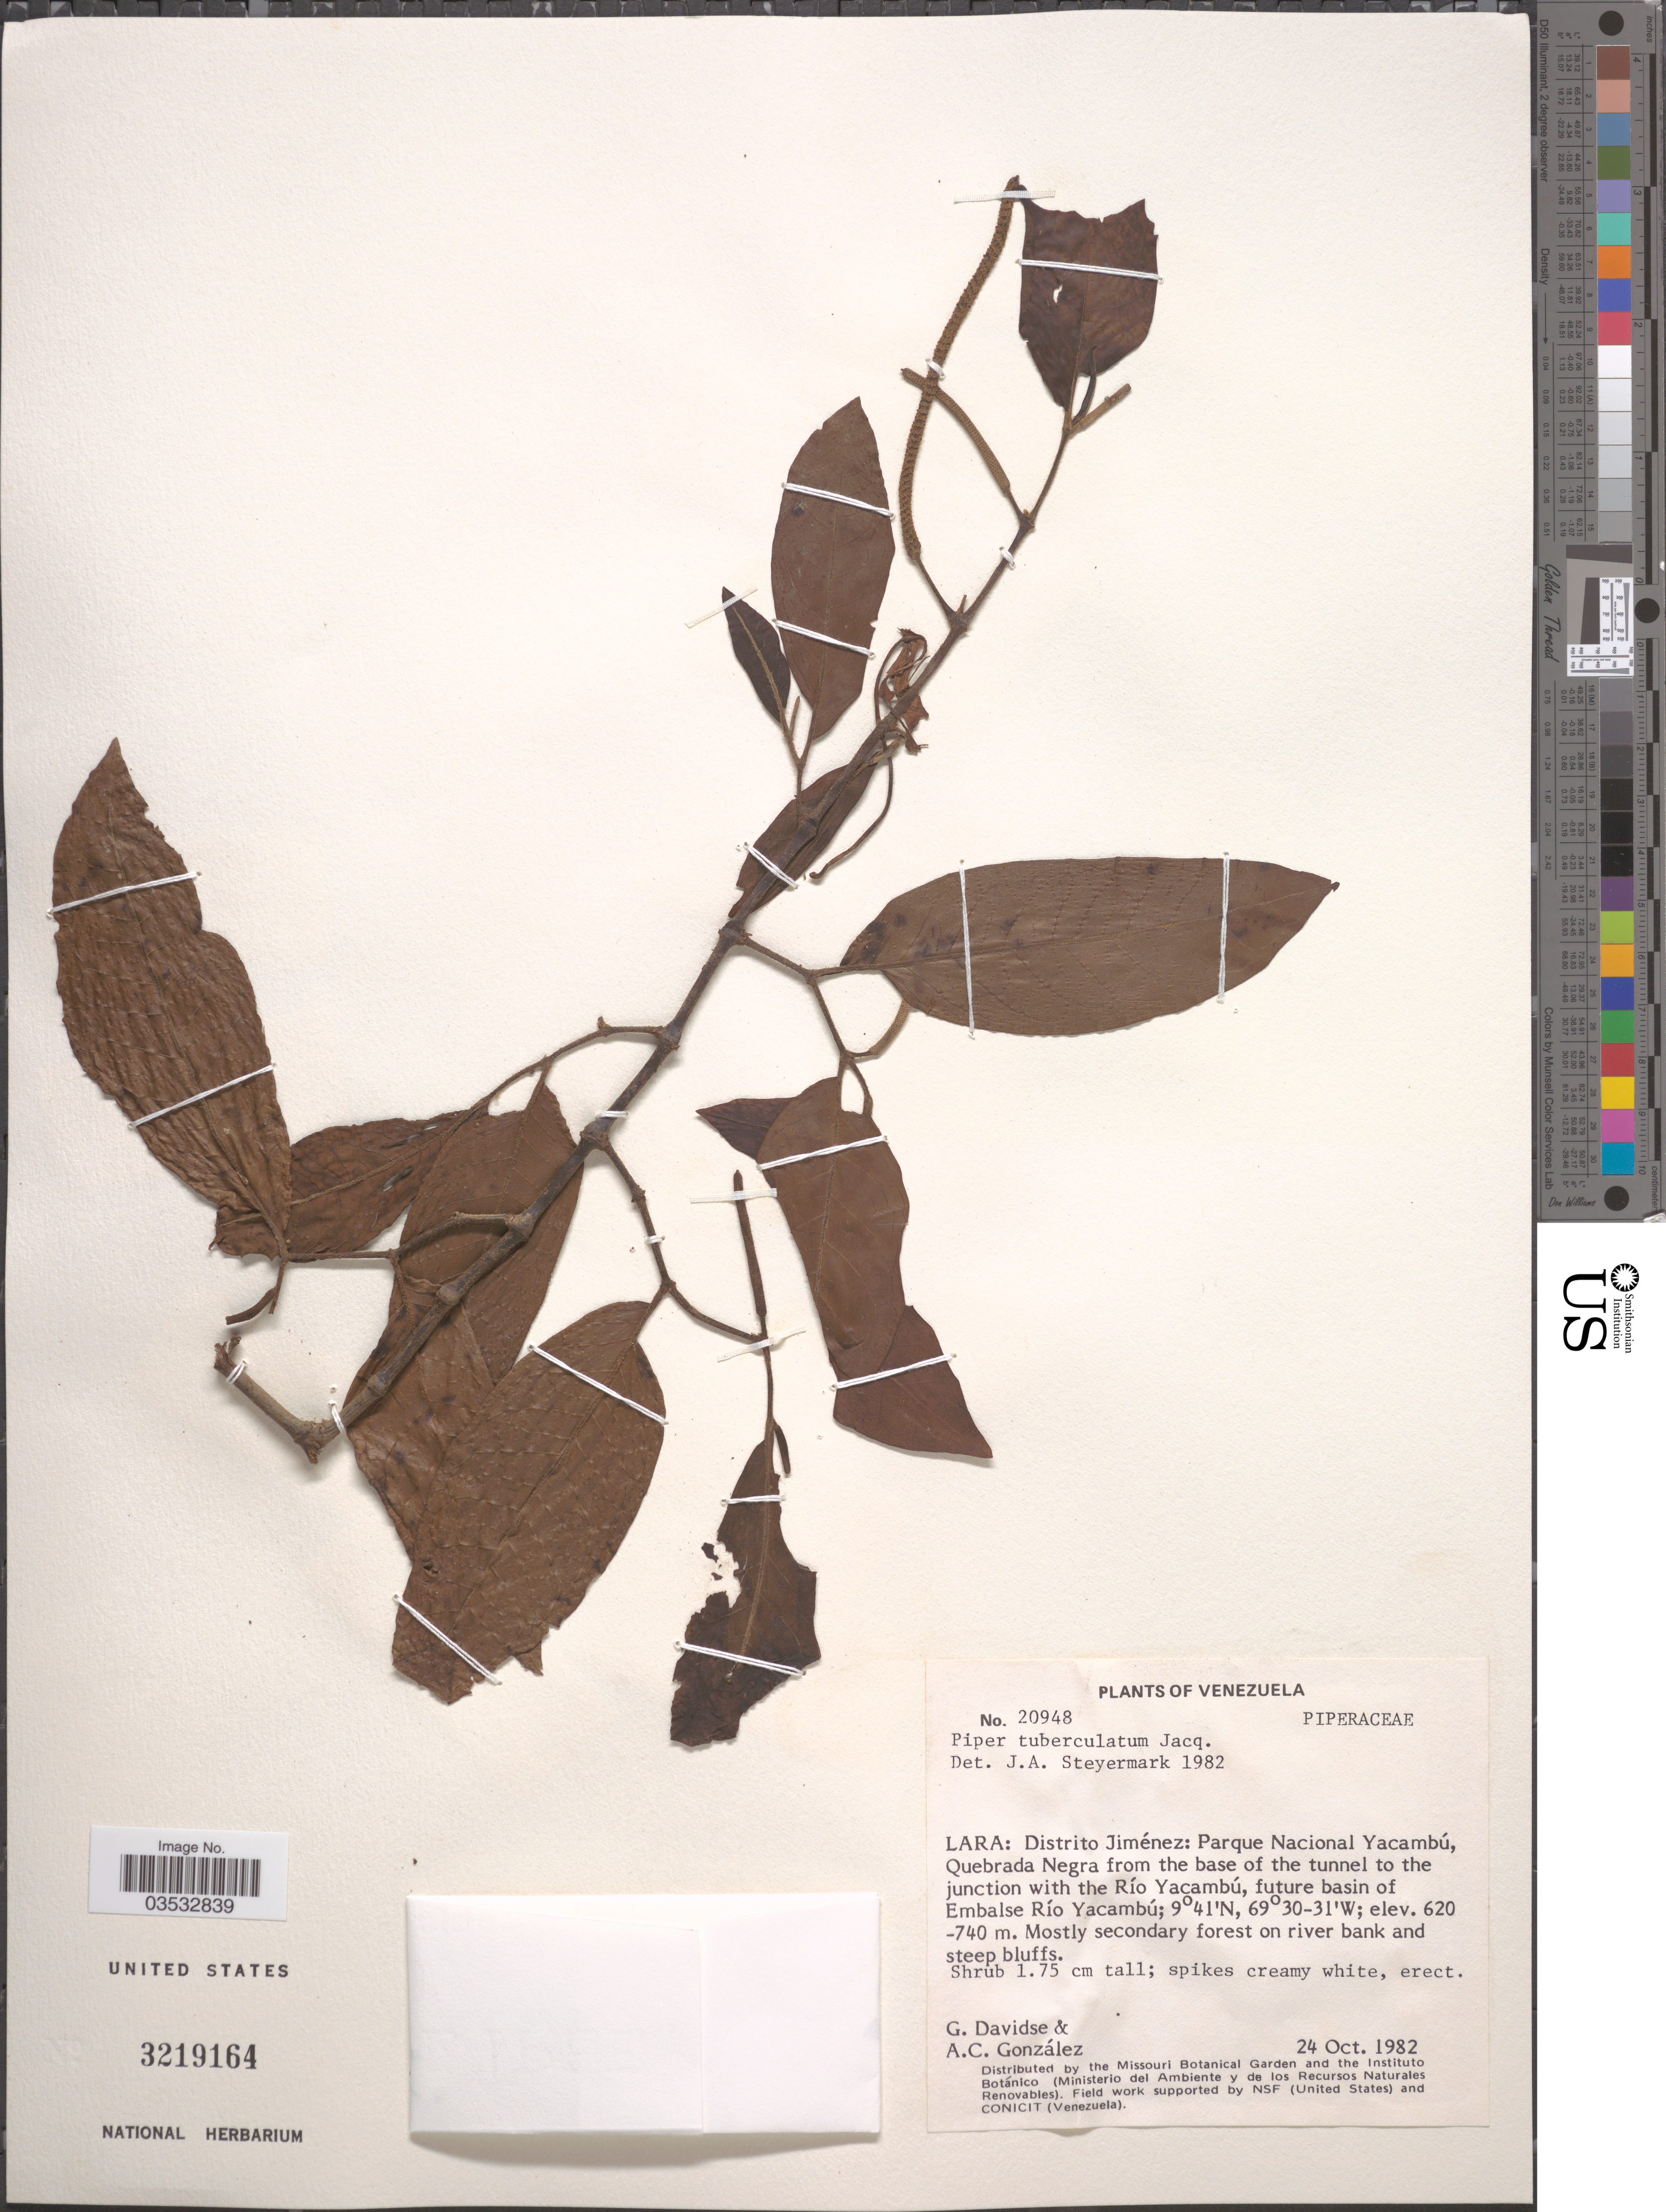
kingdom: Plantae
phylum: Tracheophyta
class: Magnoliopsida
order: Piperales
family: Piperaceae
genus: Piper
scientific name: Piper tuberculatum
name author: Jacq.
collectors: G. Davidse & A. C. González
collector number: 20948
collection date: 1982-10-24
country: Venezuela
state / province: Lara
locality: Distrito Jiménez: Parque Nacional Yacambú, Quebrada Negra from the base of the tunnel to the junction with the Río Yacambú, future basin of Embalse Río Yacambú.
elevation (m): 620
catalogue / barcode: US 3219164